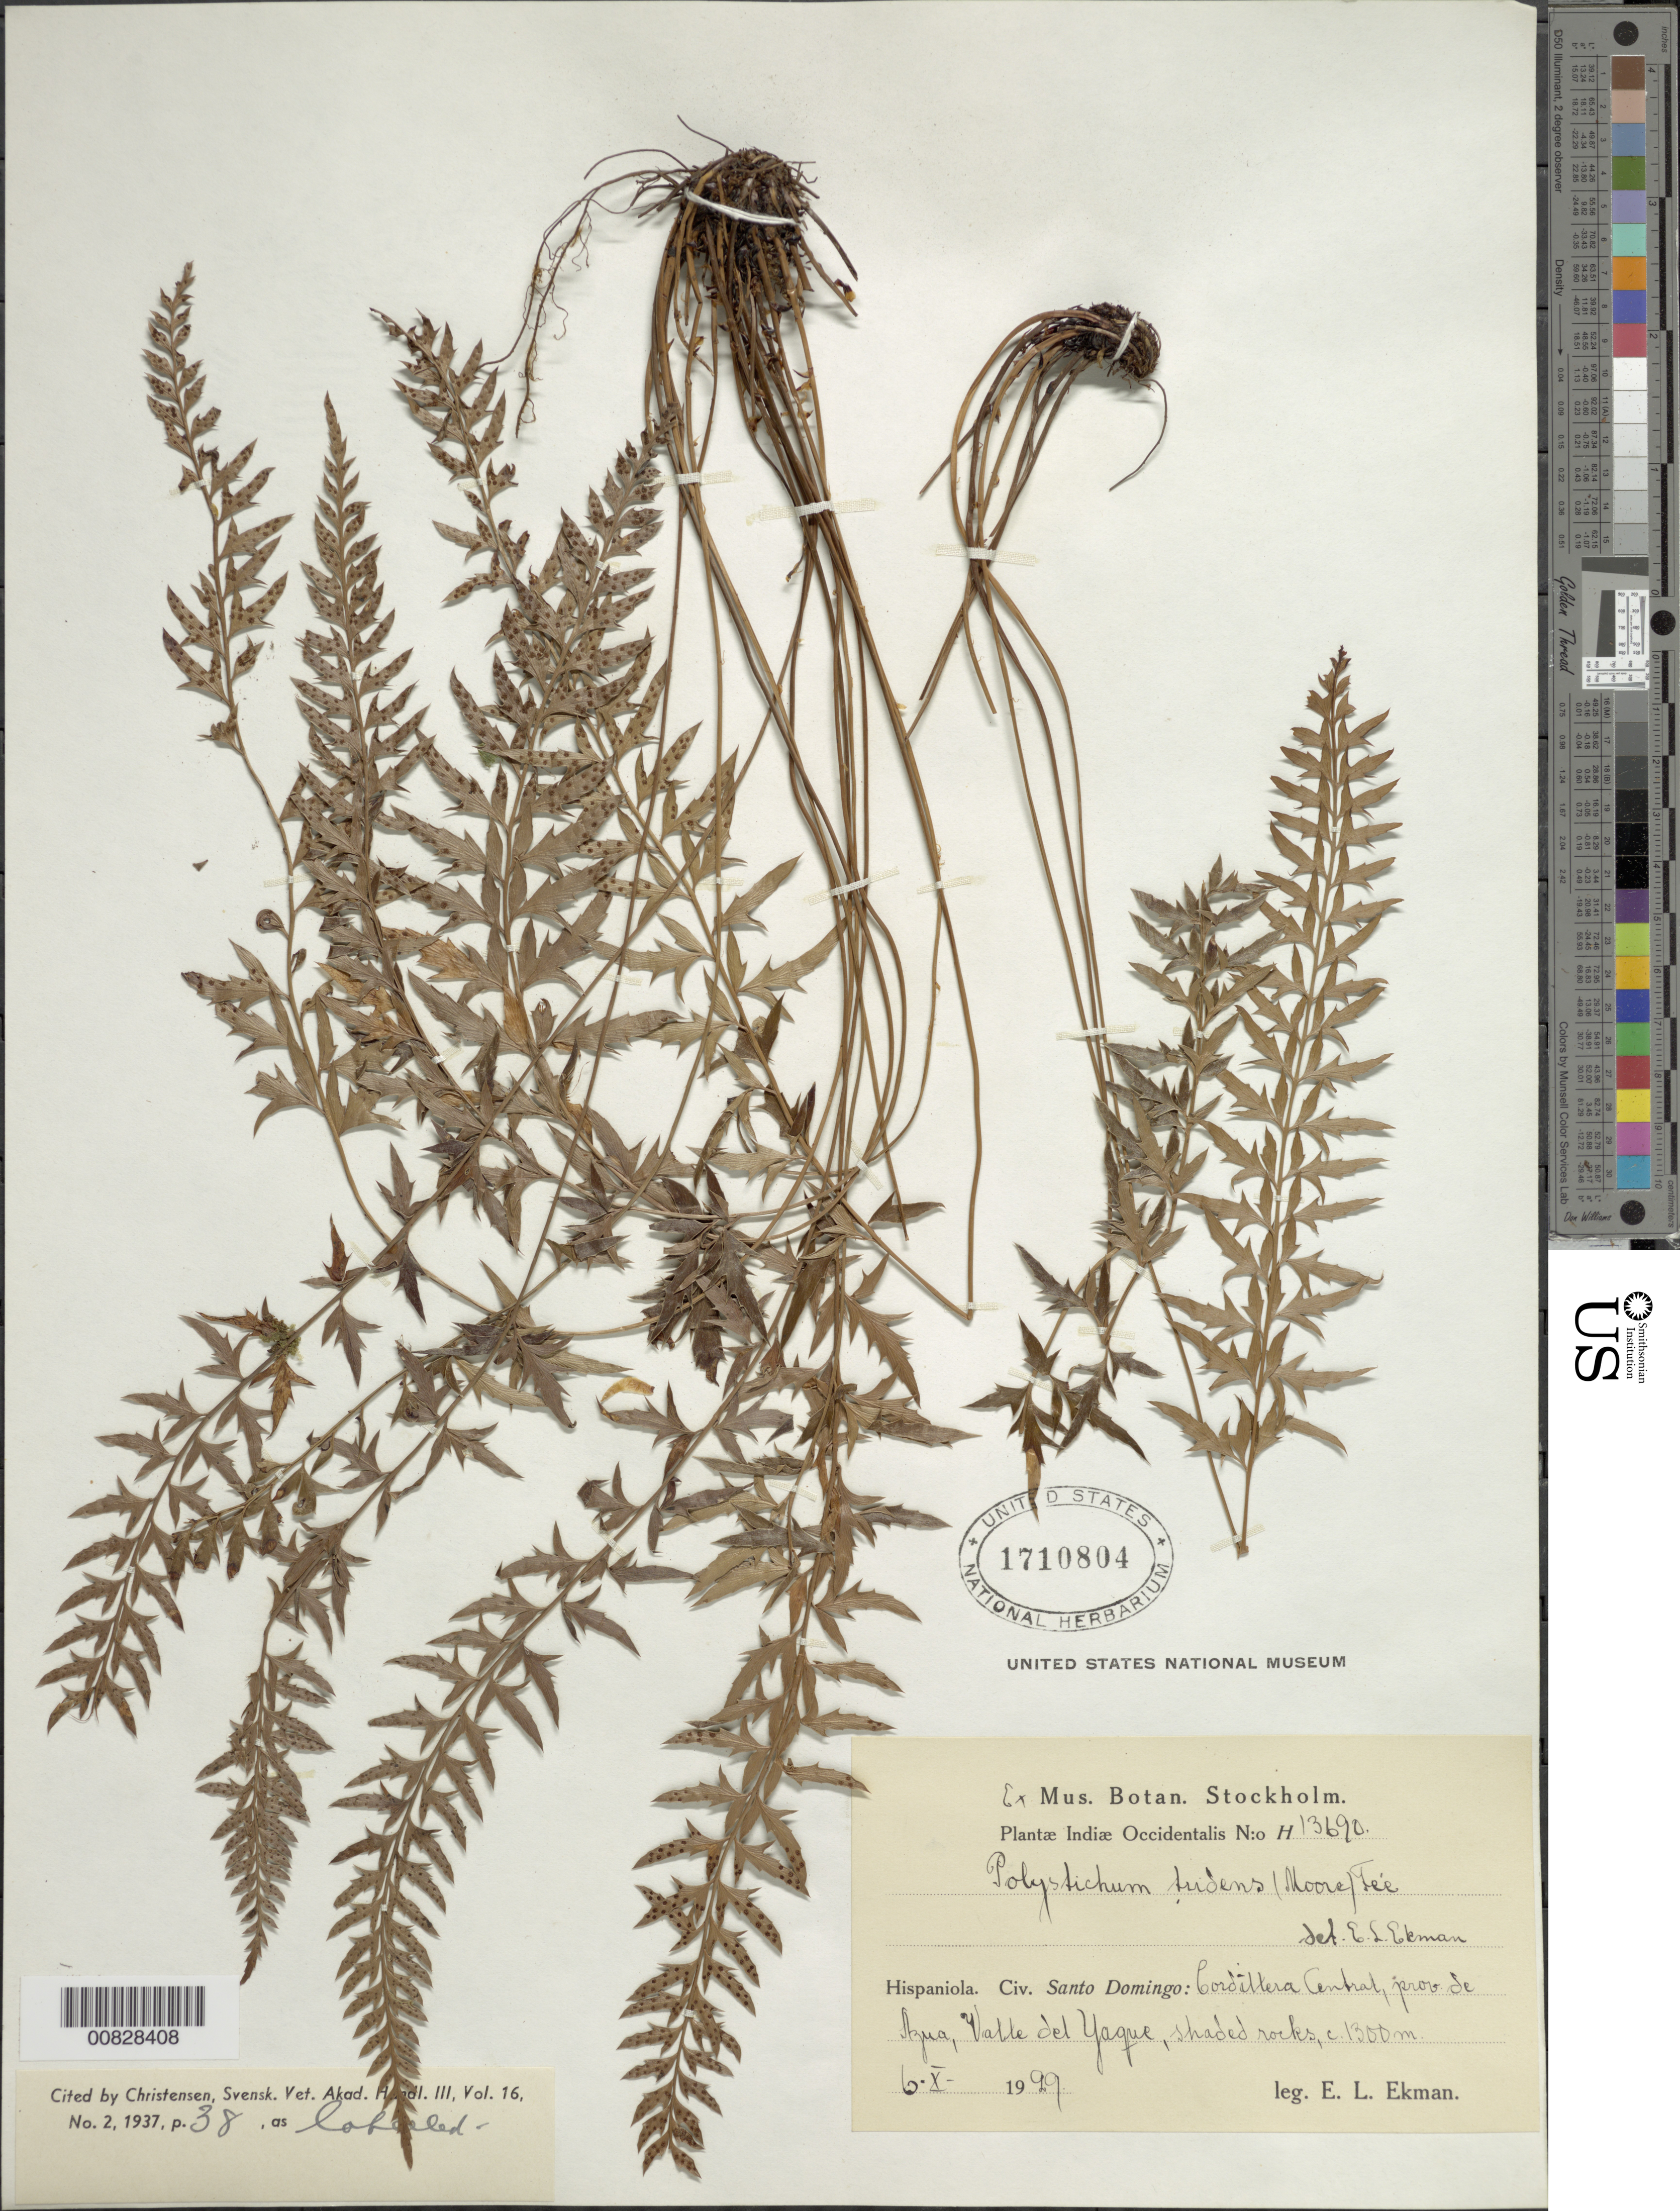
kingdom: Plantae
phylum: Tracheophyta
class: Polypodiopsida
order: Polypodiales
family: Dryopteridaceae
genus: Polystichum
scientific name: Polystichum tridens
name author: (Moore ex Hook.) Fée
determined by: Christensen, C. F. A.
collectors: E. L. Ekman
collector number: H 13690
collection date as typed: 06 Oct 1929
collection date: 1929-10-06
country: Dominican Republic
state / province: Azua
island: Hispaniola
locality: Cordillera Central, Valle del Yaque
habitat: Shaded rocks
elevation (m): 1300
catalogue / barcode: US 1710804